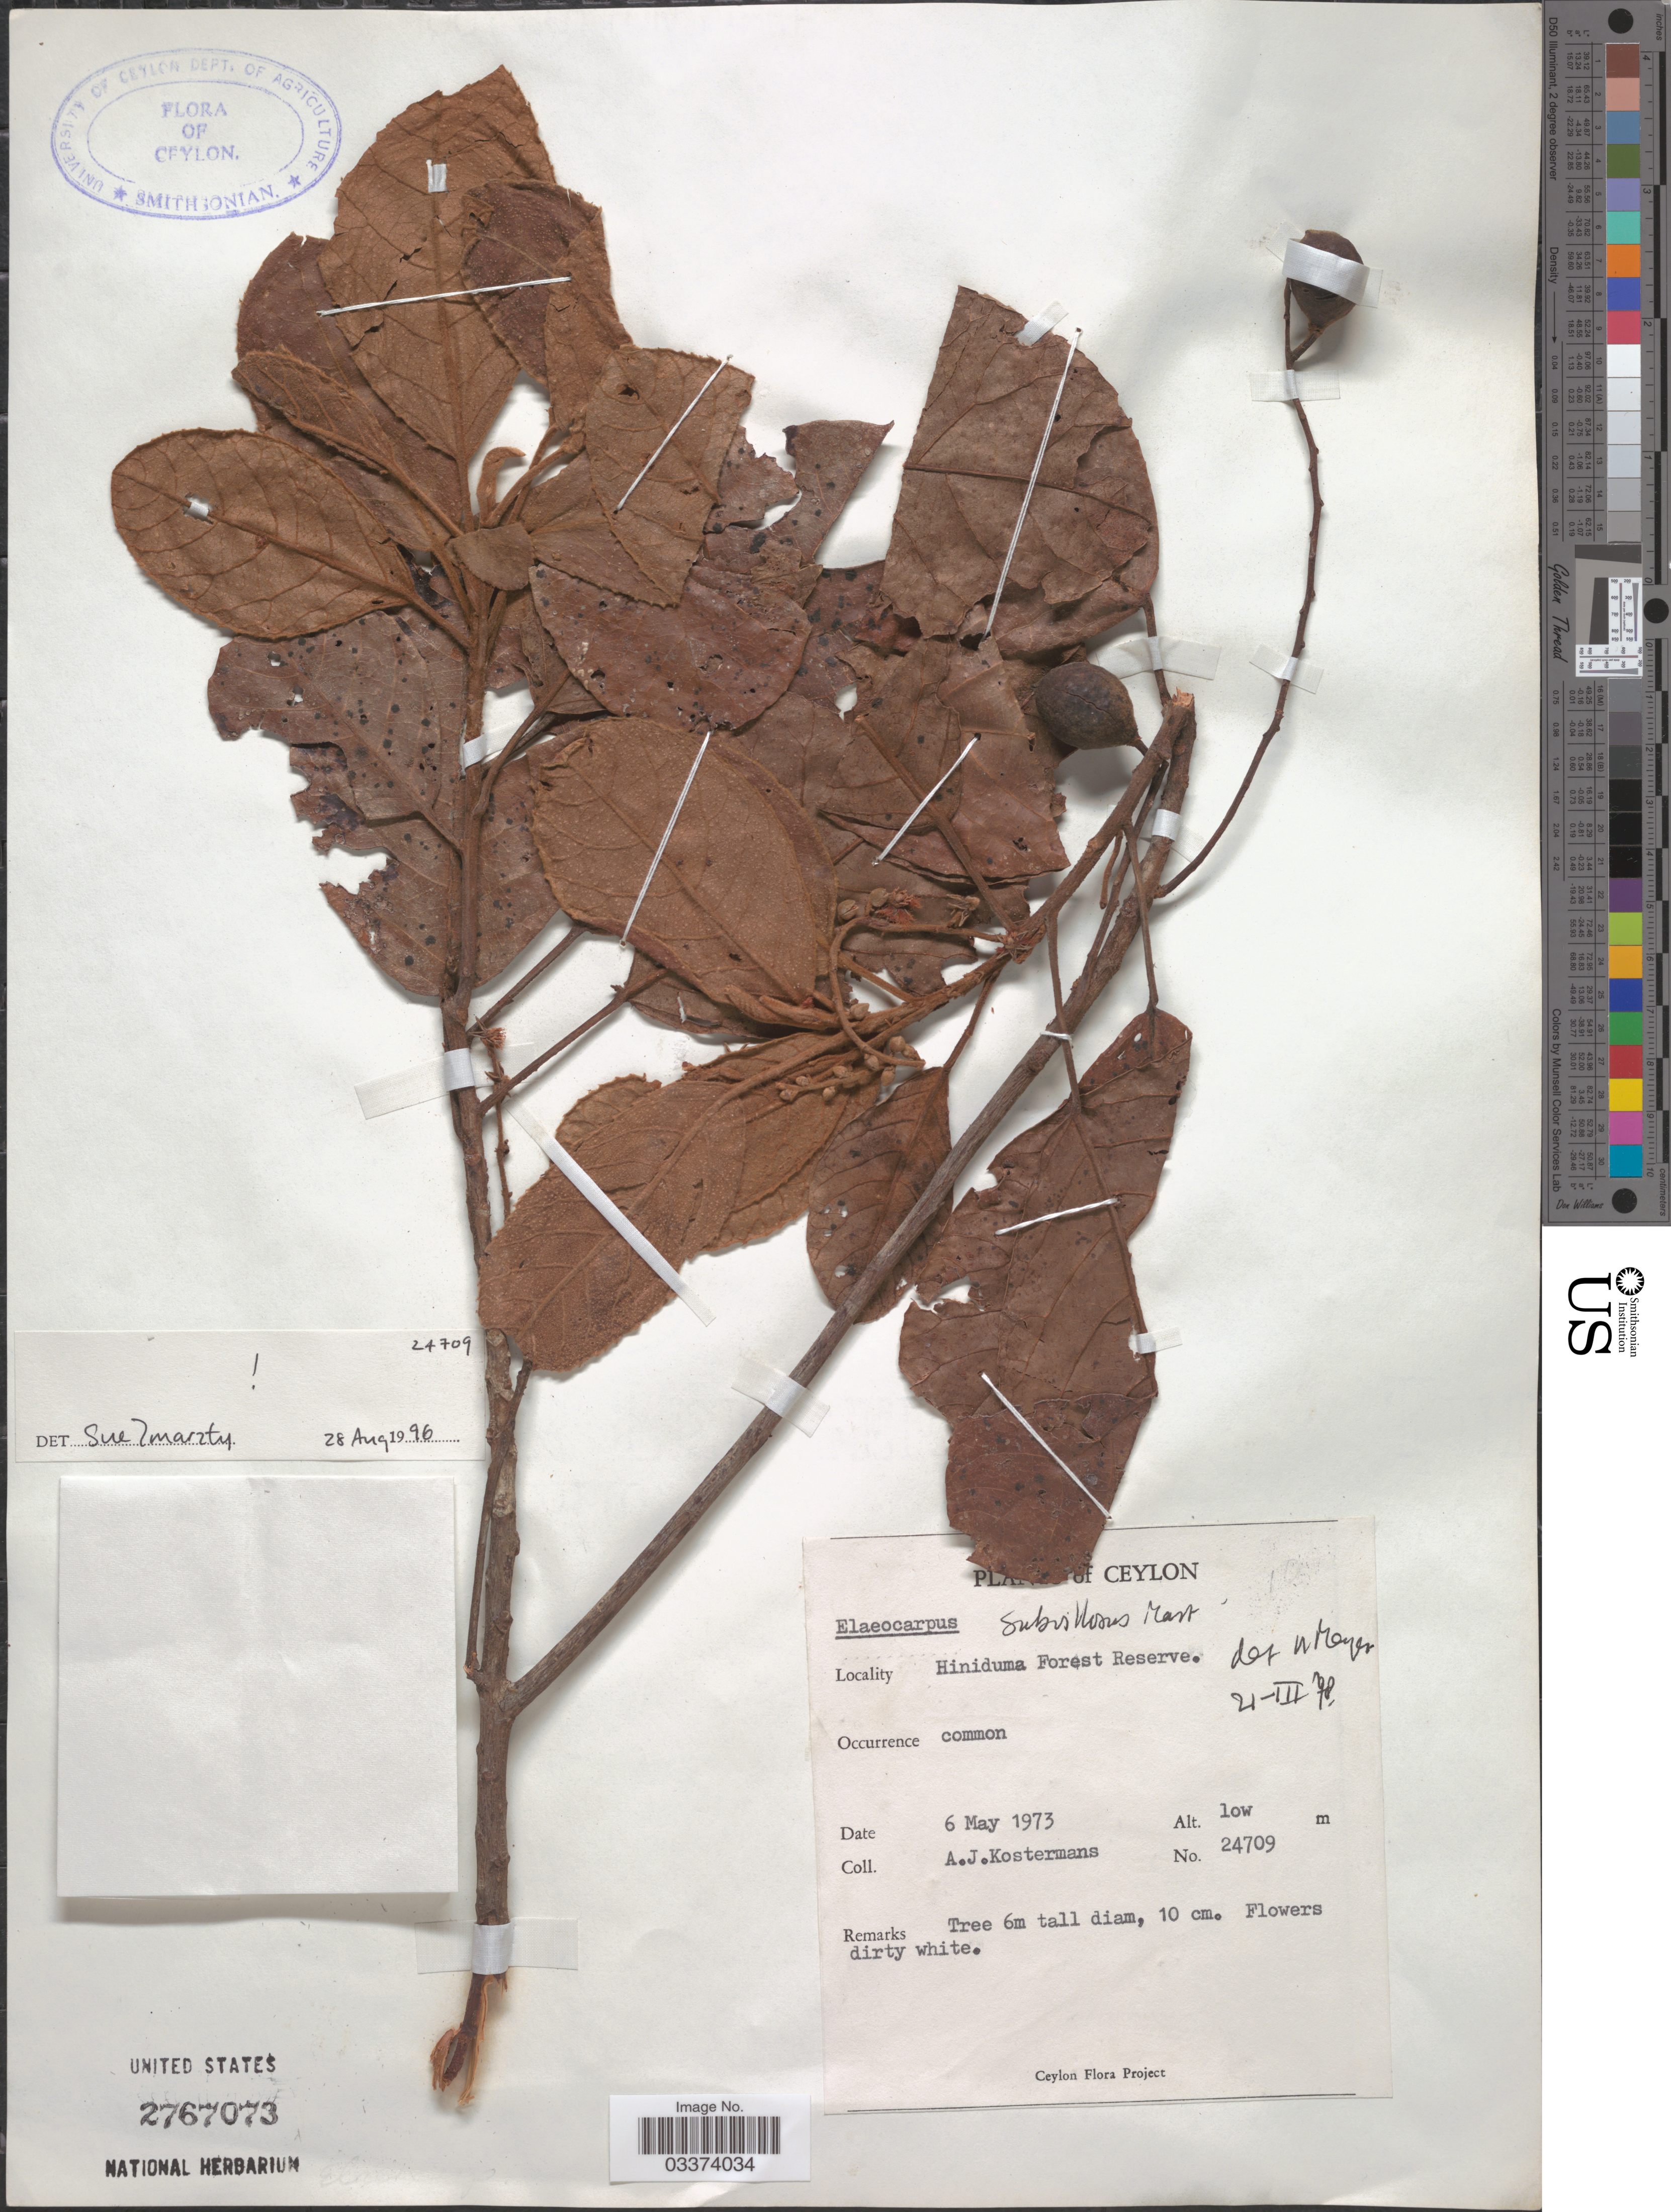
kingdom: Plantae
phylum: Tracheophyta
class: Magnoliopsida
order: Oxalidales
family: Elaeocarpaceae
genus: Elaeocarpus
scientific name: Elaeocarpus subvillosus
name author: Arn.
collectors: A. J. G. Kostermans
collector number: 24709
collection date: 1973-05-06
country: Sri Lanka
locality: Ceylon. Hiniduma Forest Reserve.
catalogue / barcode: US 2767073